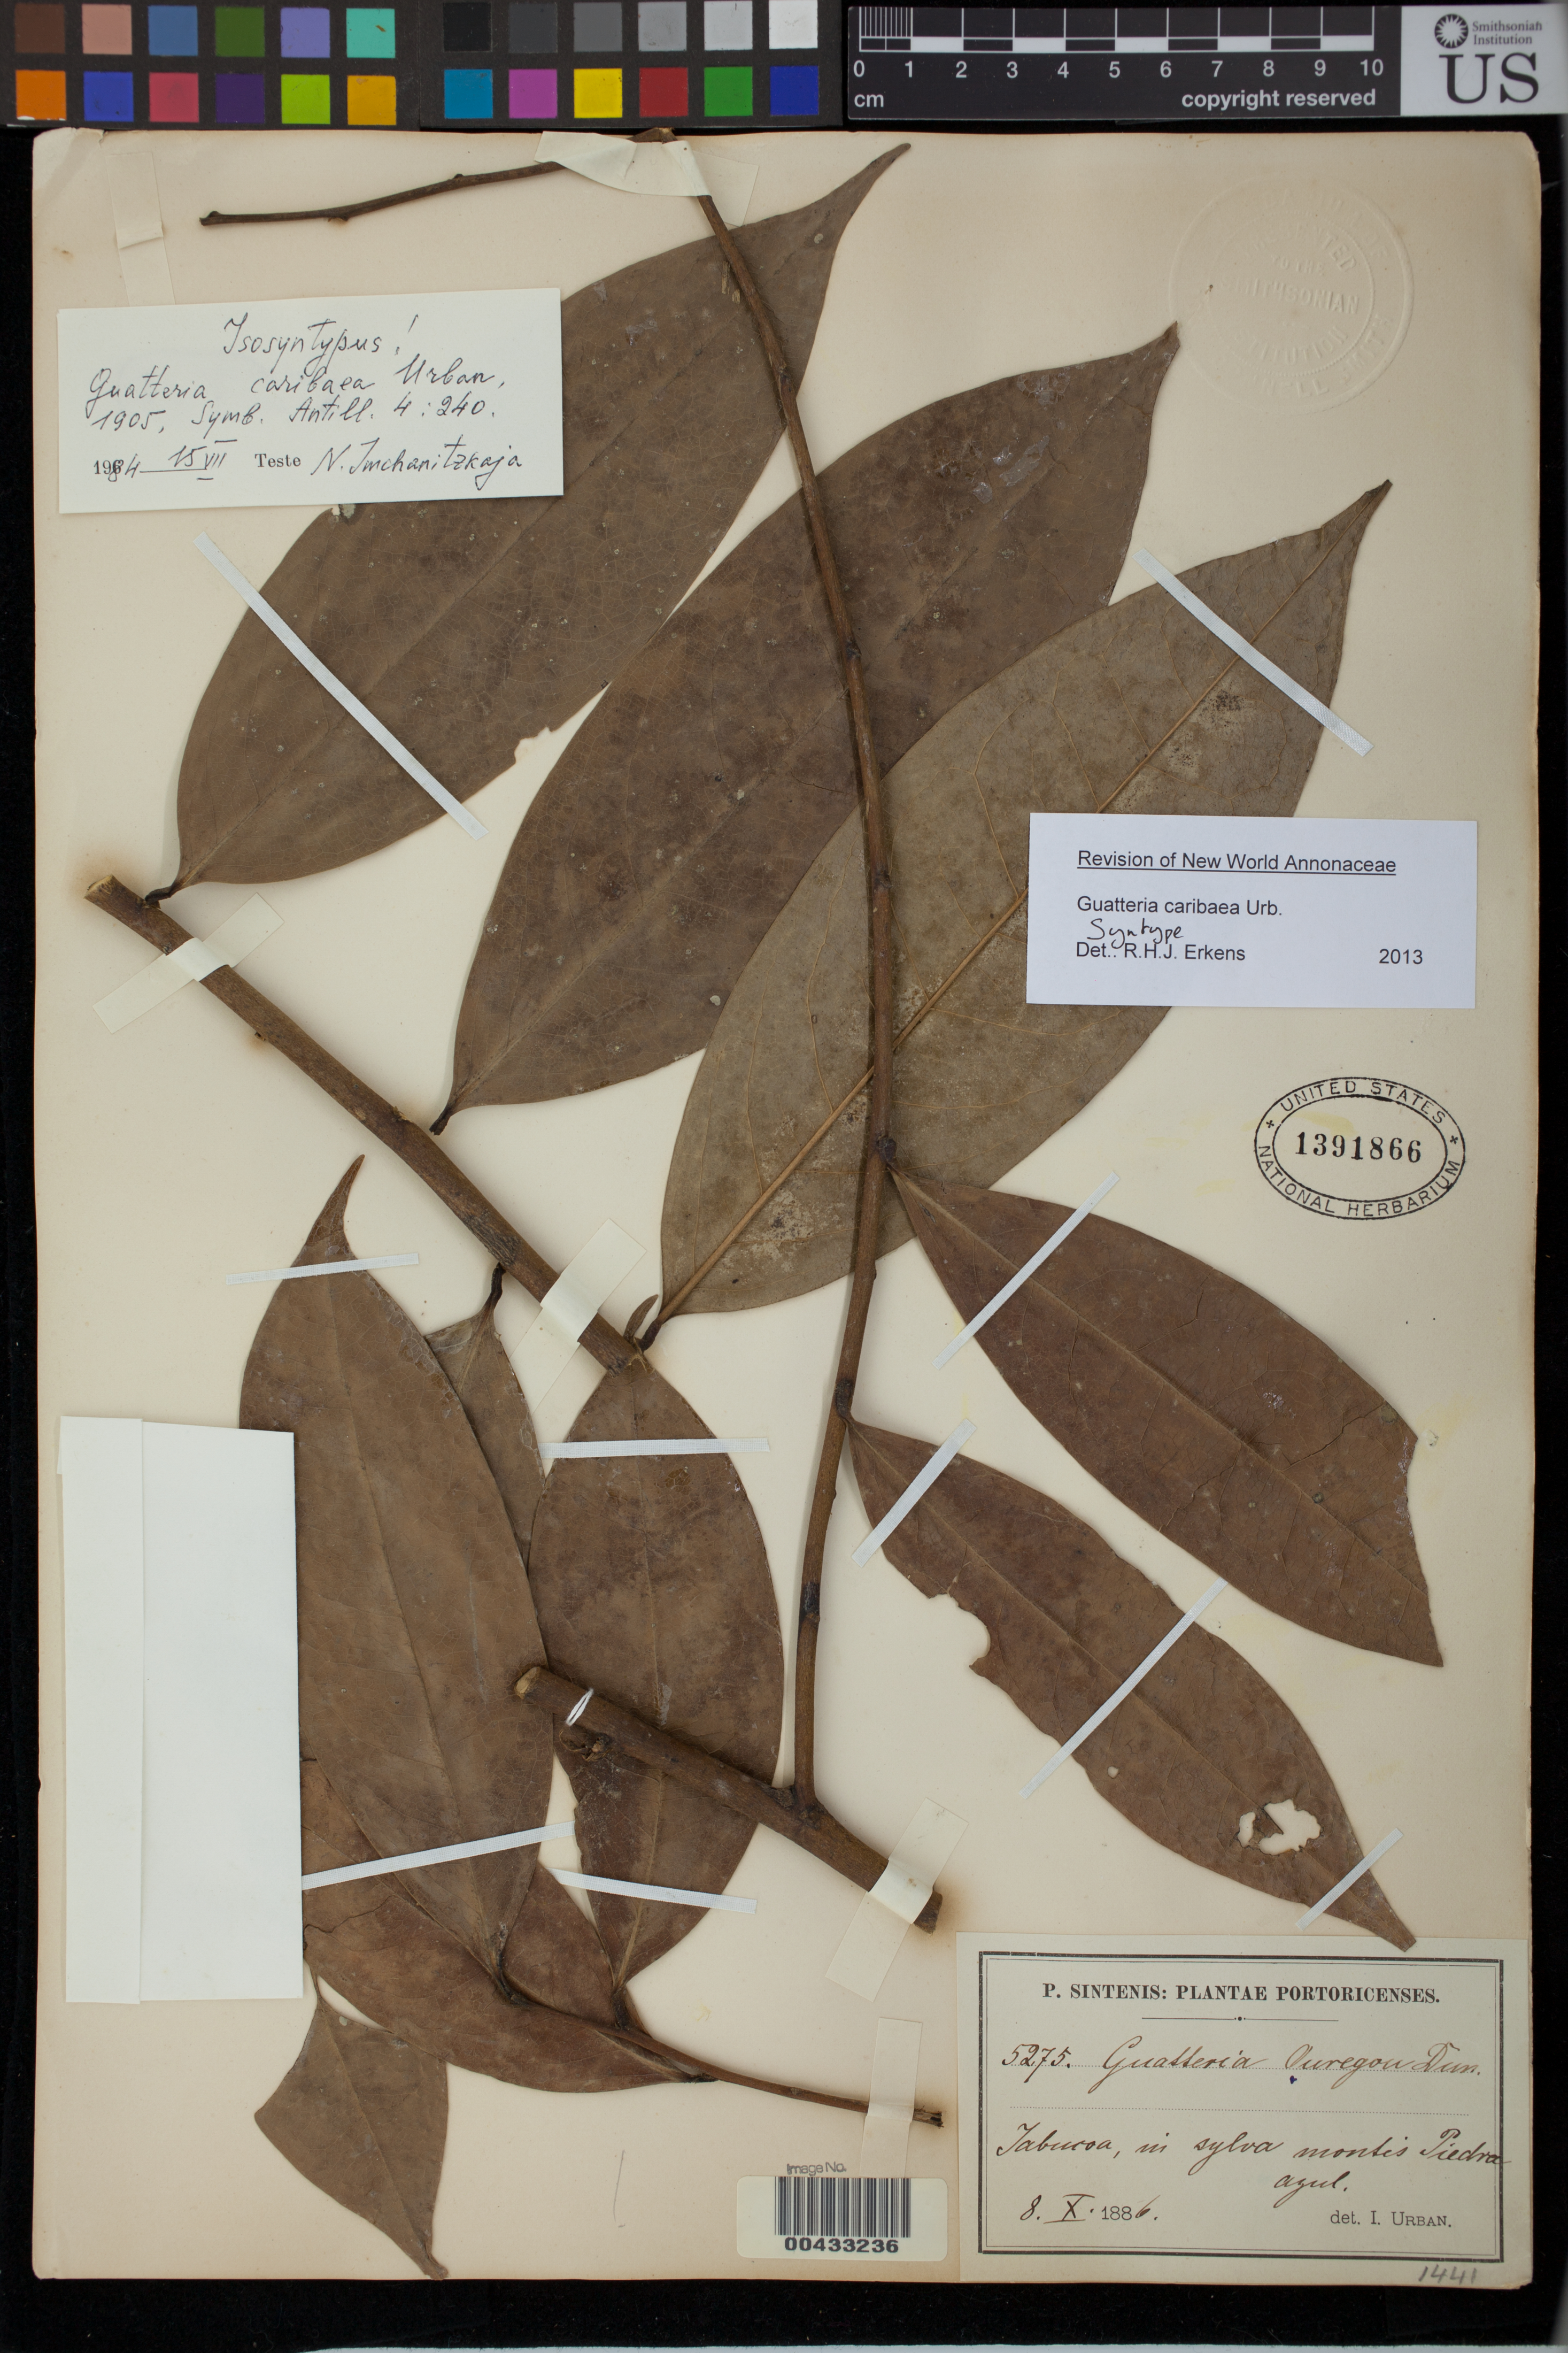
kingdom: Plantae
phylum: Tracheophyta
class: Magnoliopsida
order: Magnoliales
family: Annonaceae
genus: Guatteria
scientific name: Guatteria caribaea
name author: Urb.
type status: Isosyntype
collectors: P. Sintenis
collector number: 5275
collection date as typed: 08 Oct 1886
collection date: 1886-10-08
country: Puerto Rico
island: Greater Antilles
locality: Tabucoa, in sylva montis Piedra Azul.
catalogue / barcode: US 1391866